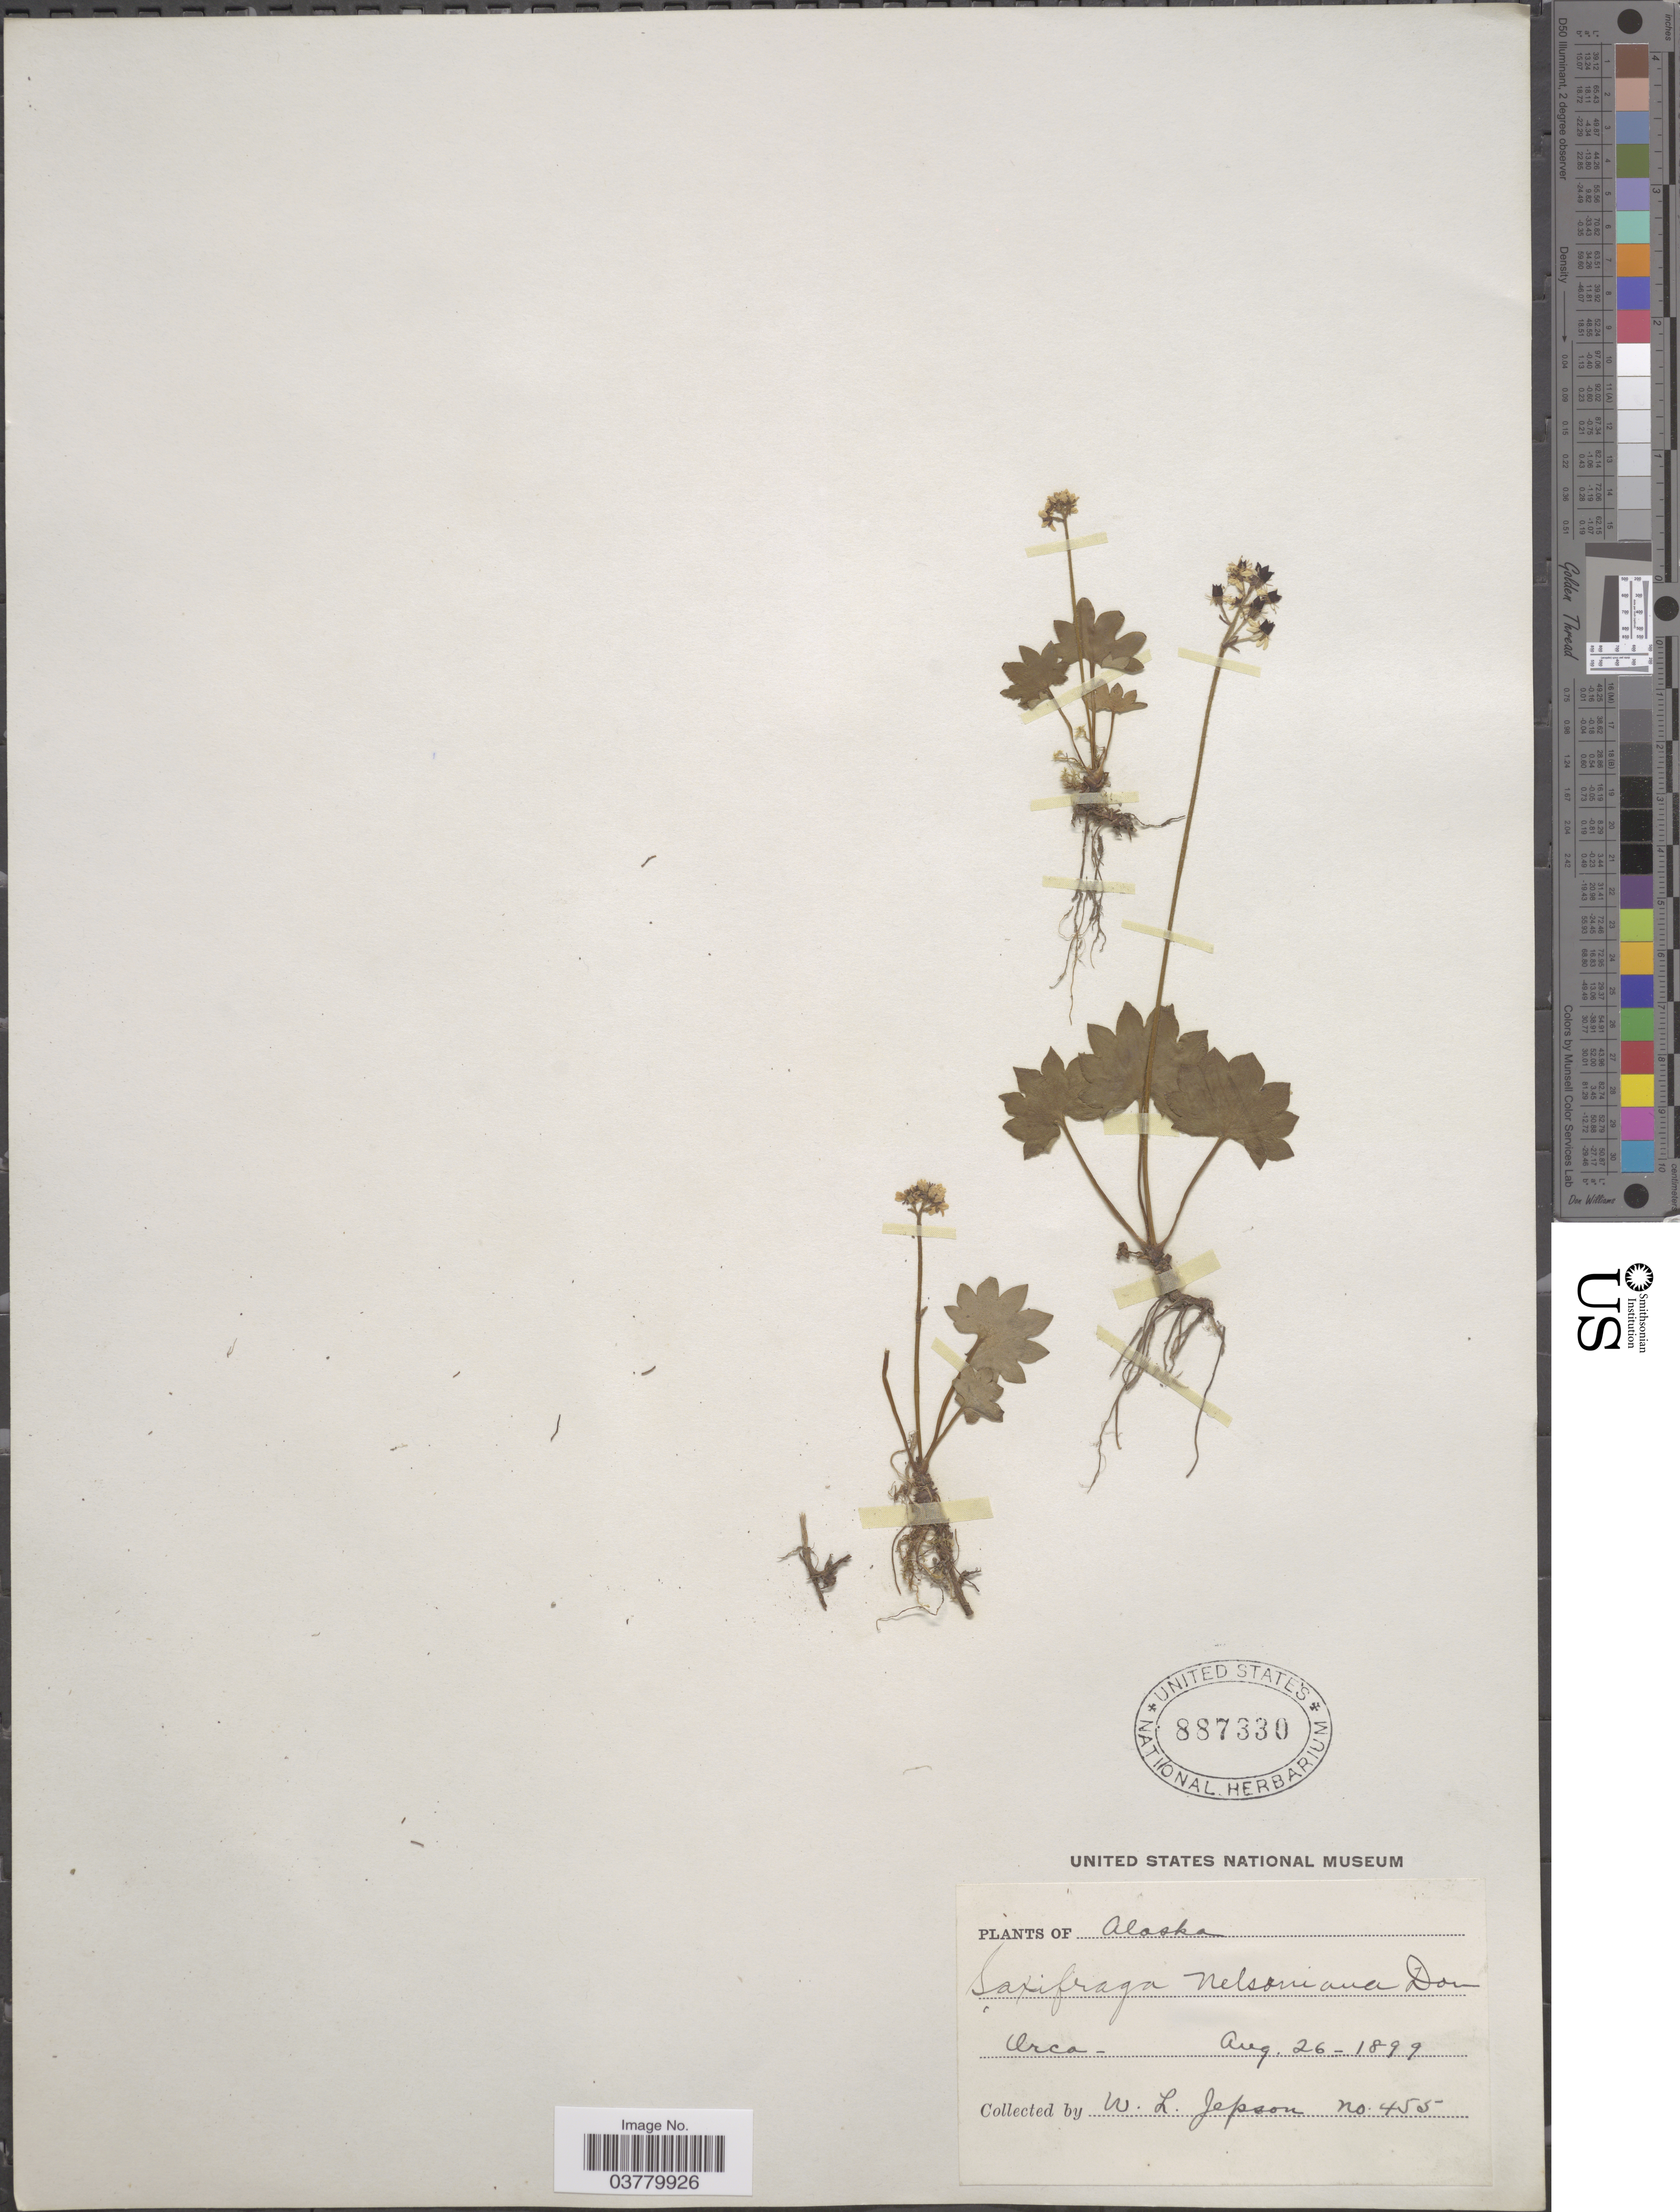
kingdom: Plantae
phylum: Tracheophyta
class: Magnoliopsida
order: Saxifragales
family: Saxifragaceae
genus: Micranthes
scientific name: Micranthes nelsoniana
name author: (D. Don) Small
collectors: W. L. Jepson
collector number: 455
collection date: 1899-08-26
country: United States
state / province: Alaska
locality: Orca.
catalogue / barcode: US 887330